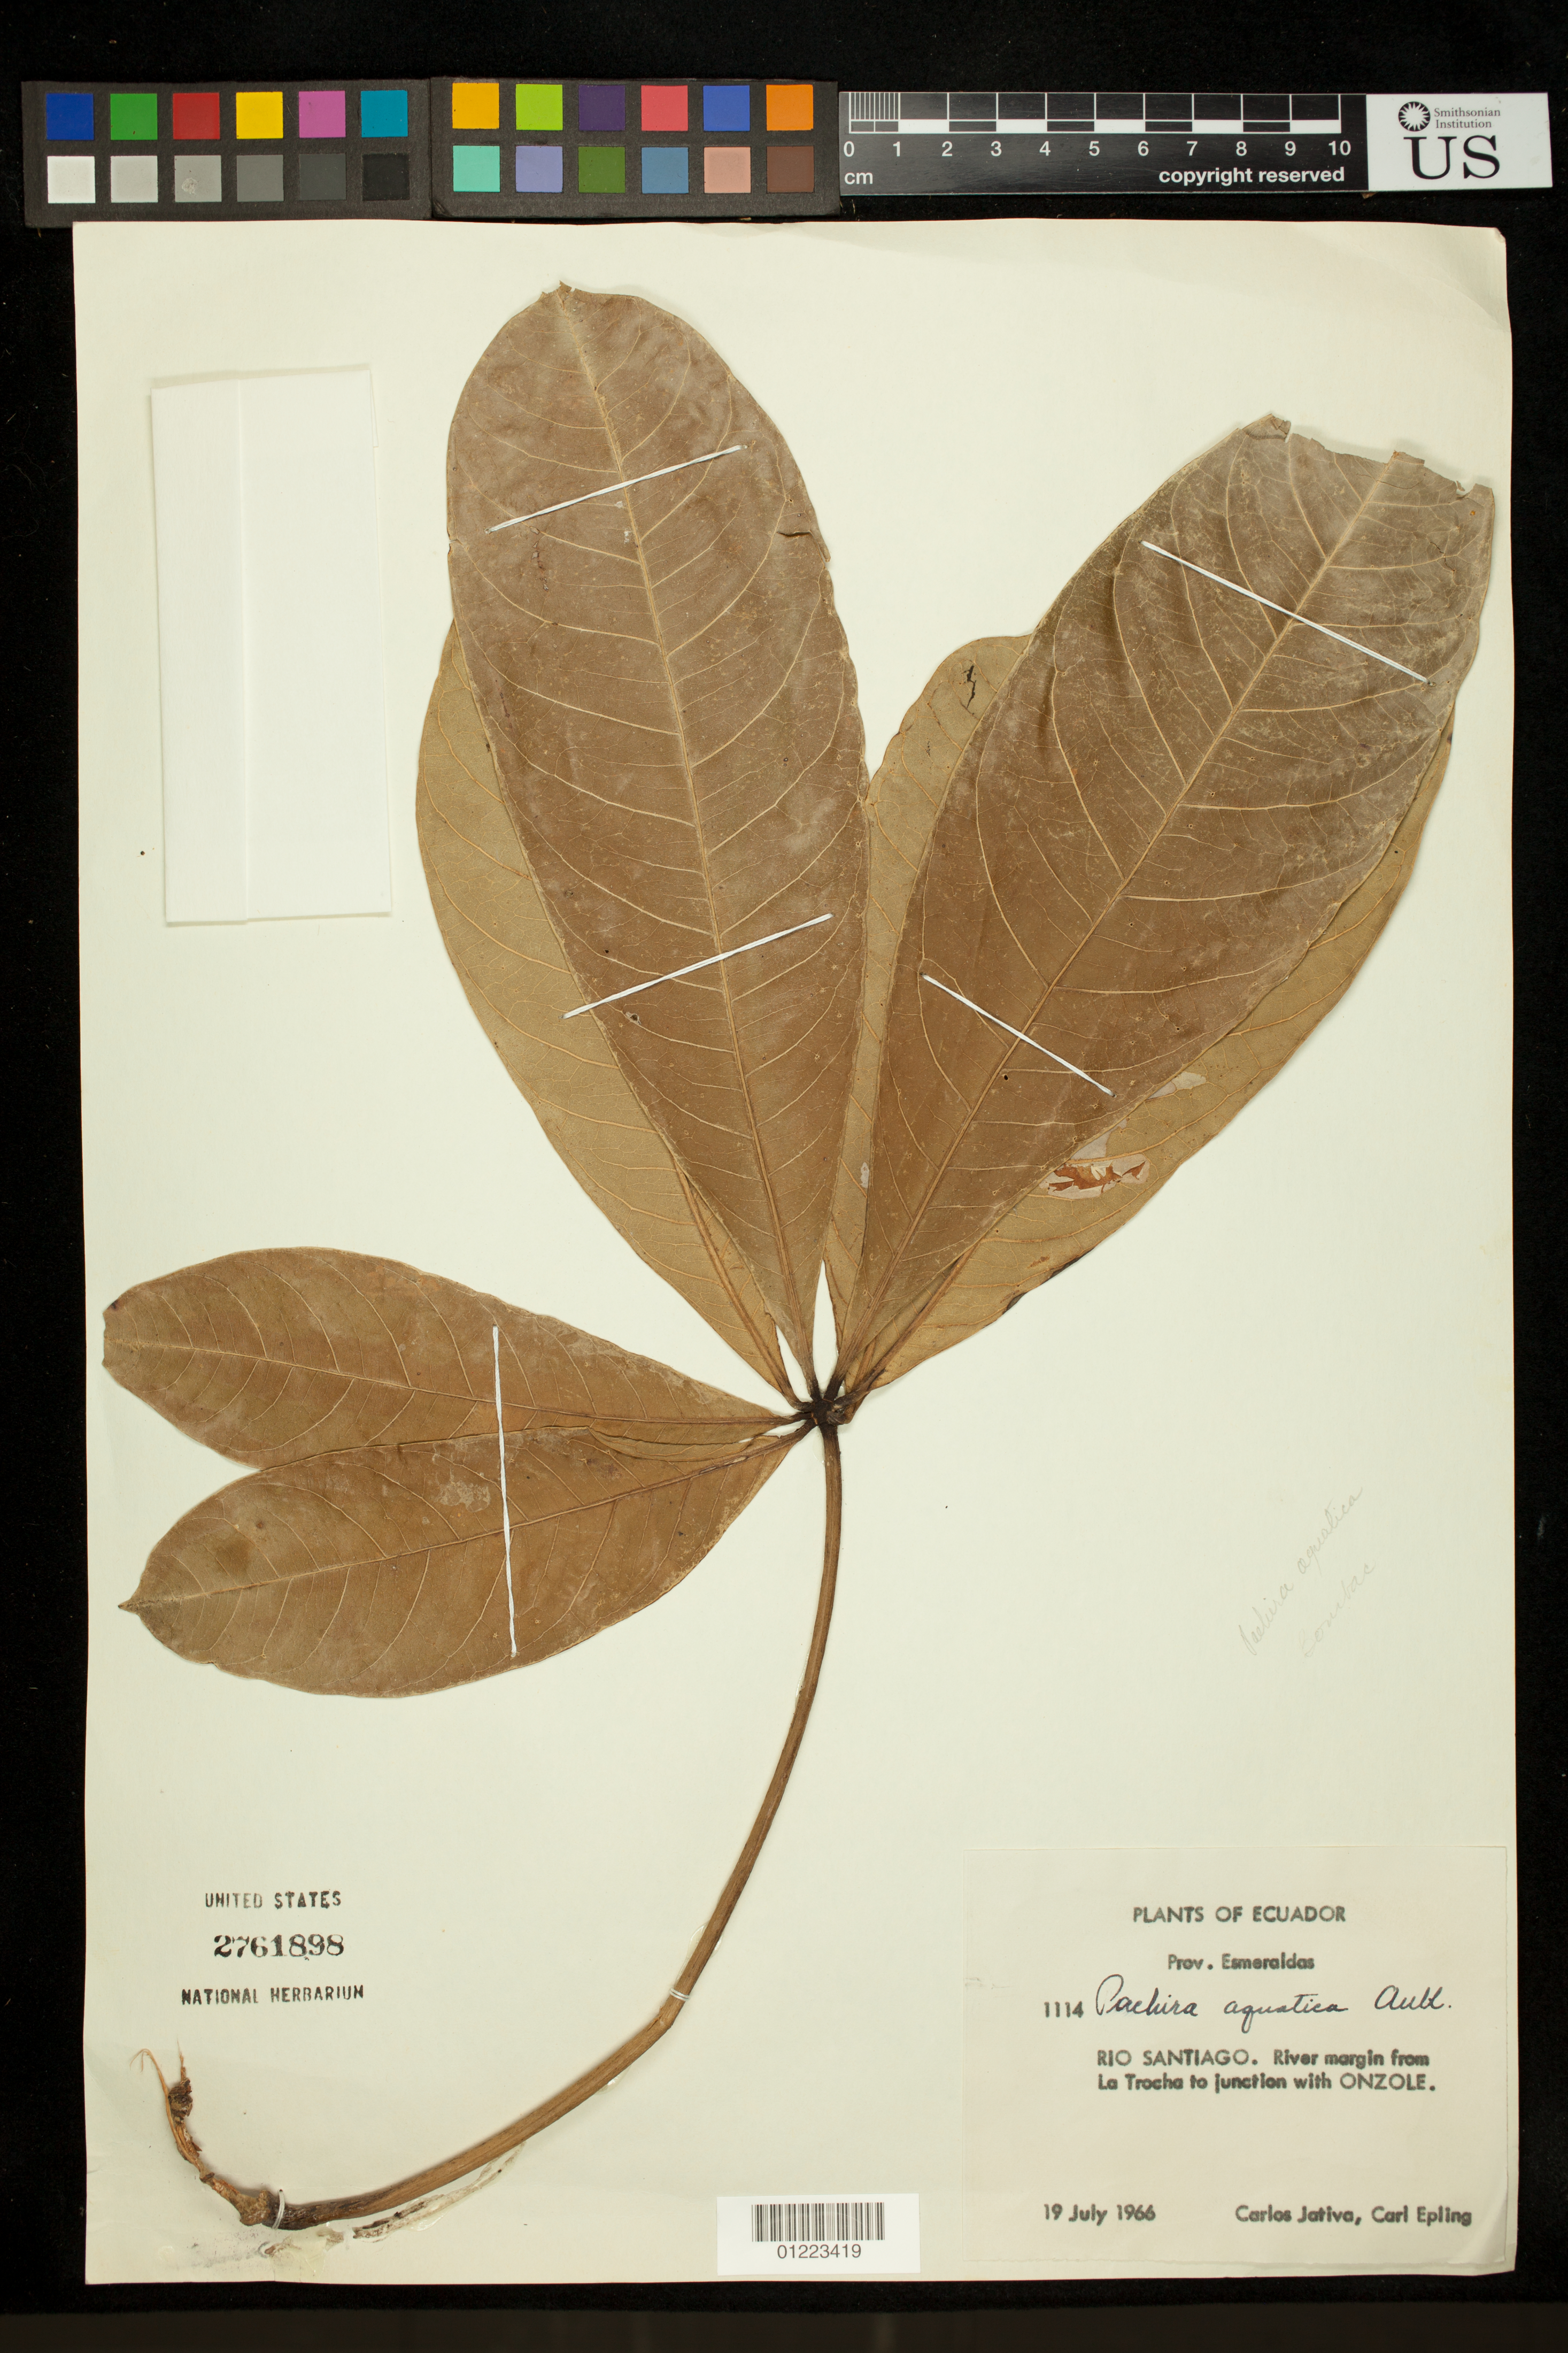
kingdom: Plantae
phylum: Tracheophyta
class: Magnoliopsida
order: Malvales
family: Malvaceae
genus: Pachira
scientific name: Pachira aquatica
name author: Aubl.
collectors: C. D. Játiva & C. C. Epling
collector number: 1114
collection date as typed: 7/19/1966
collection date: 1966-07-19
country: Ecuador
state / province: Esmeraldas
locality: Rio Santiago. River margin from La Trocha to junction with Onzole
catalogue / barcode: US 2761898